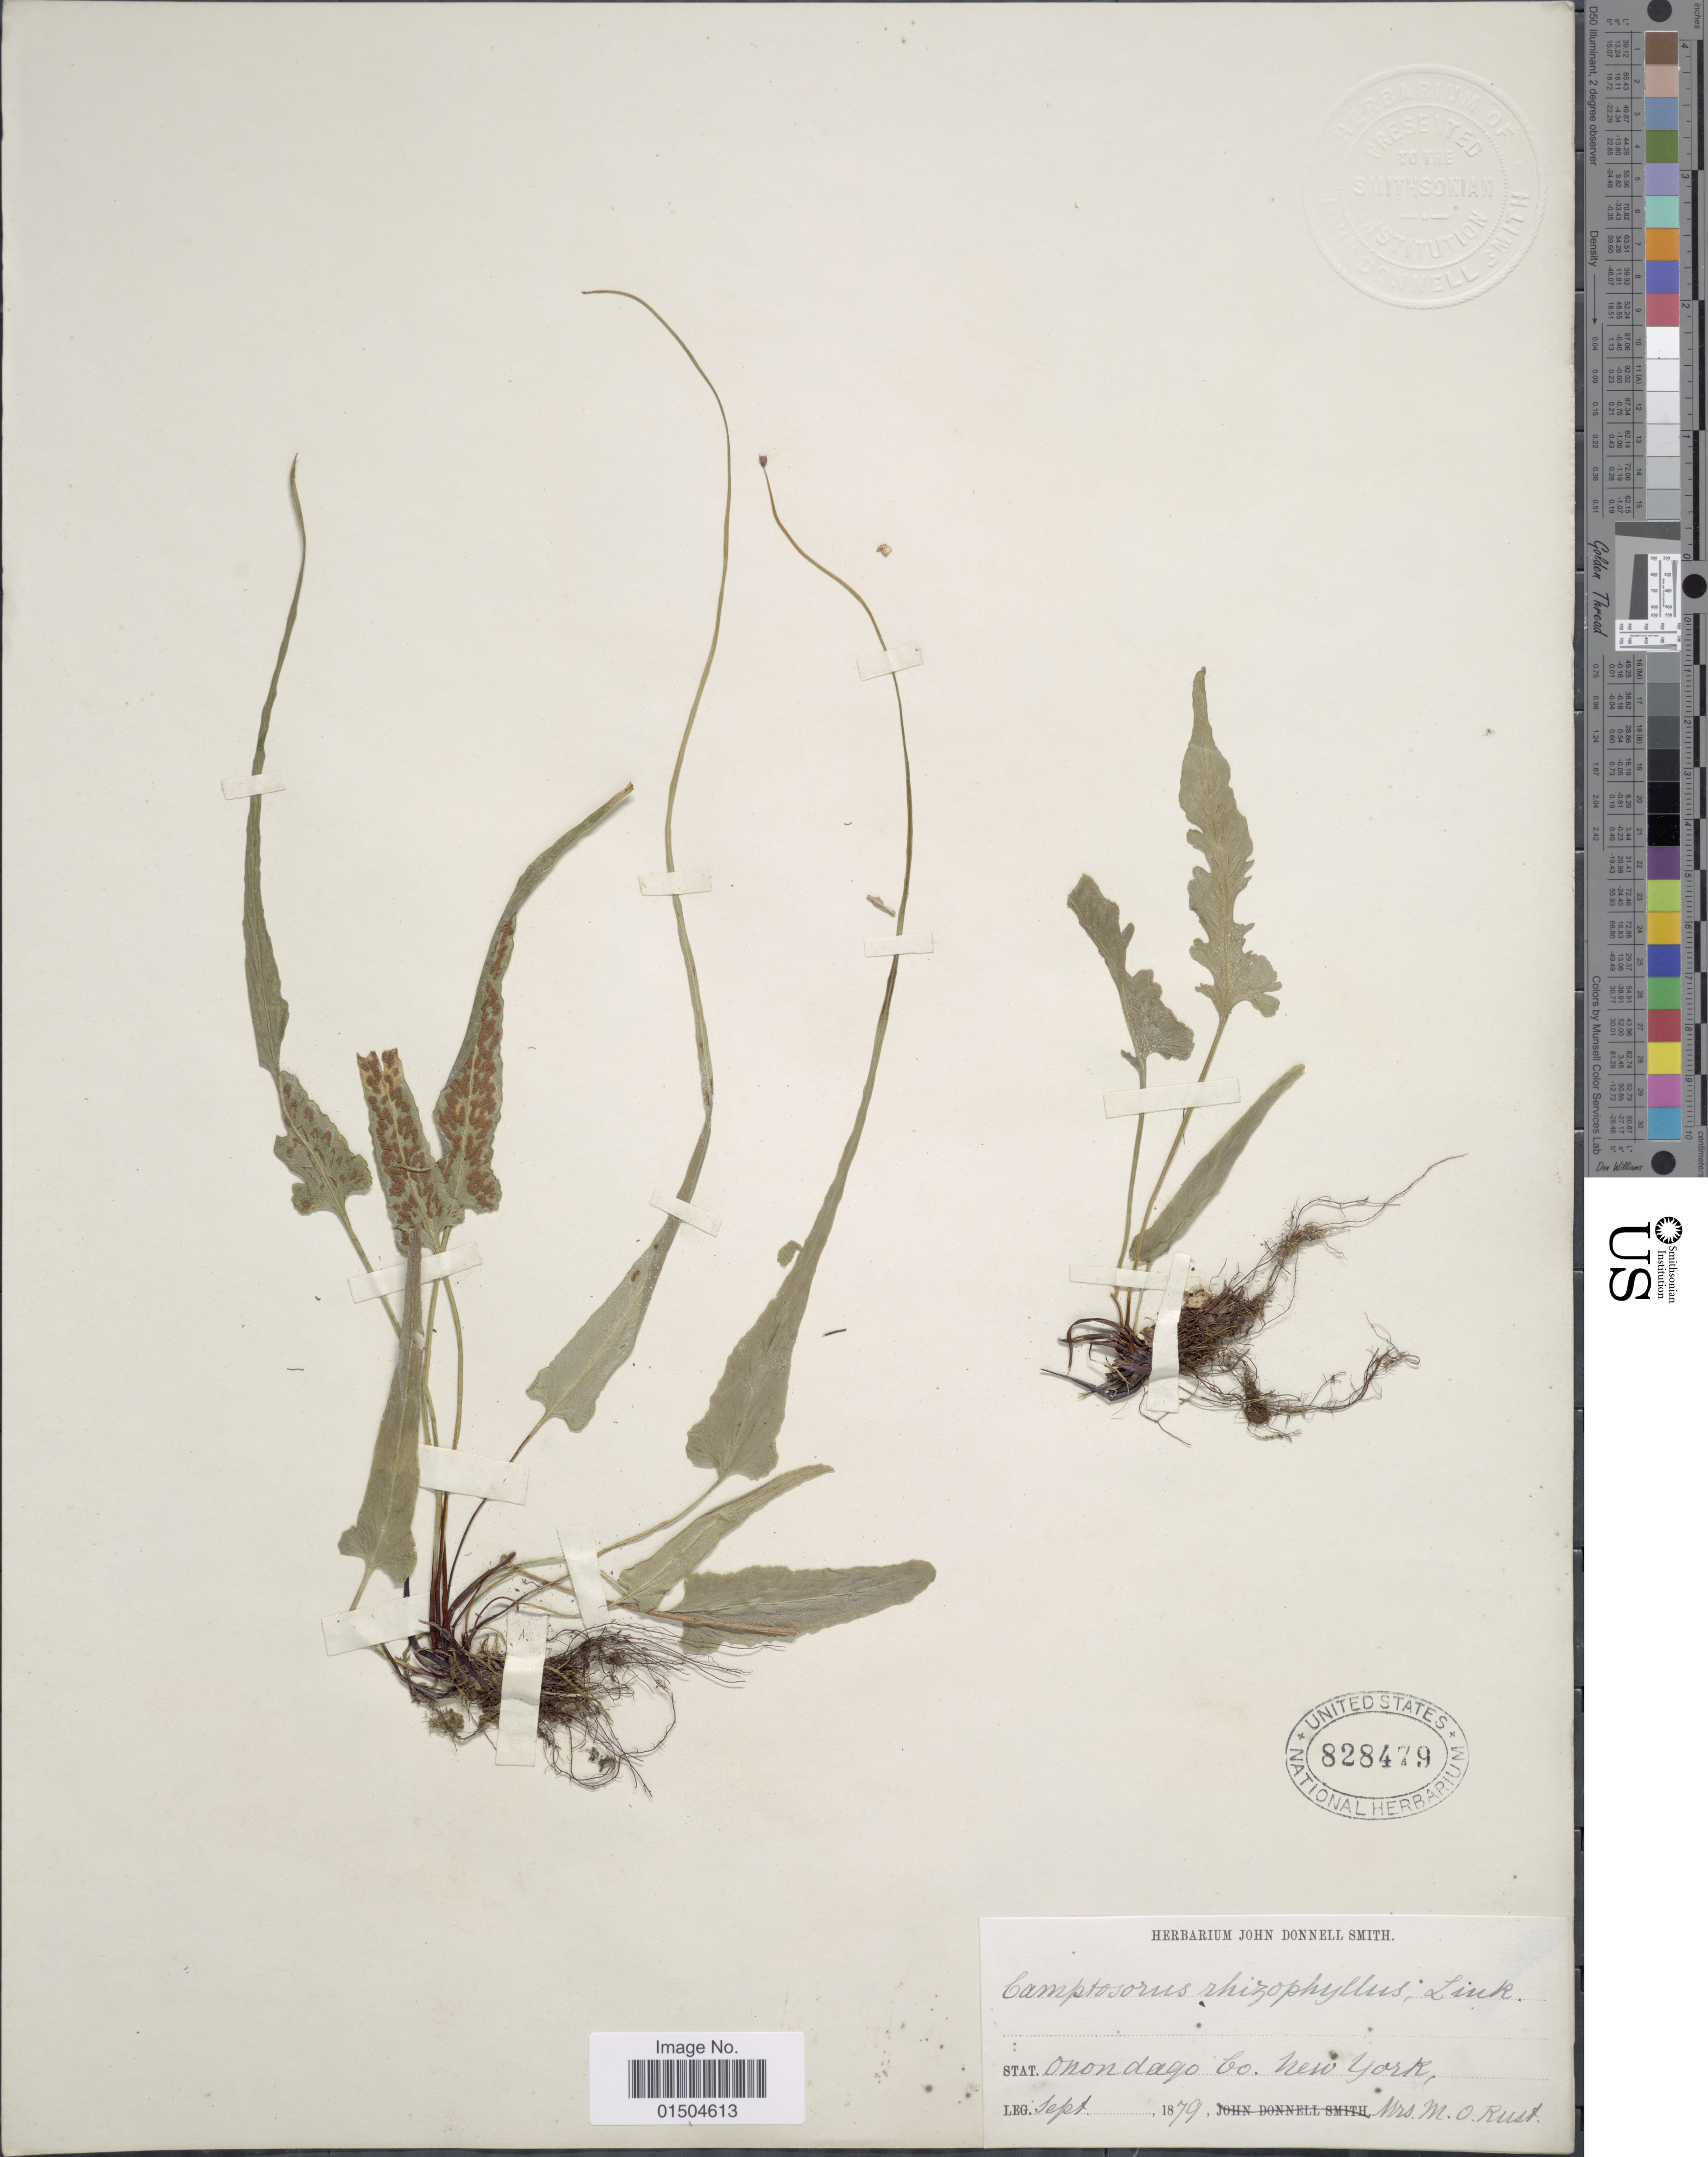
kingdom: Plantae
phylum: Tracheophyta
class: Polypodiopsida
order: Polypodiales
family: Aspleniaceae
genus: Asplenium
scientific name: Asplenium rhizophyllum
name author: L.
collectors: M. Rust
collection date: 1879-09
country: United States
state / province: New York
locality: Onondaga Co.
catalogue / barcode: US 828479